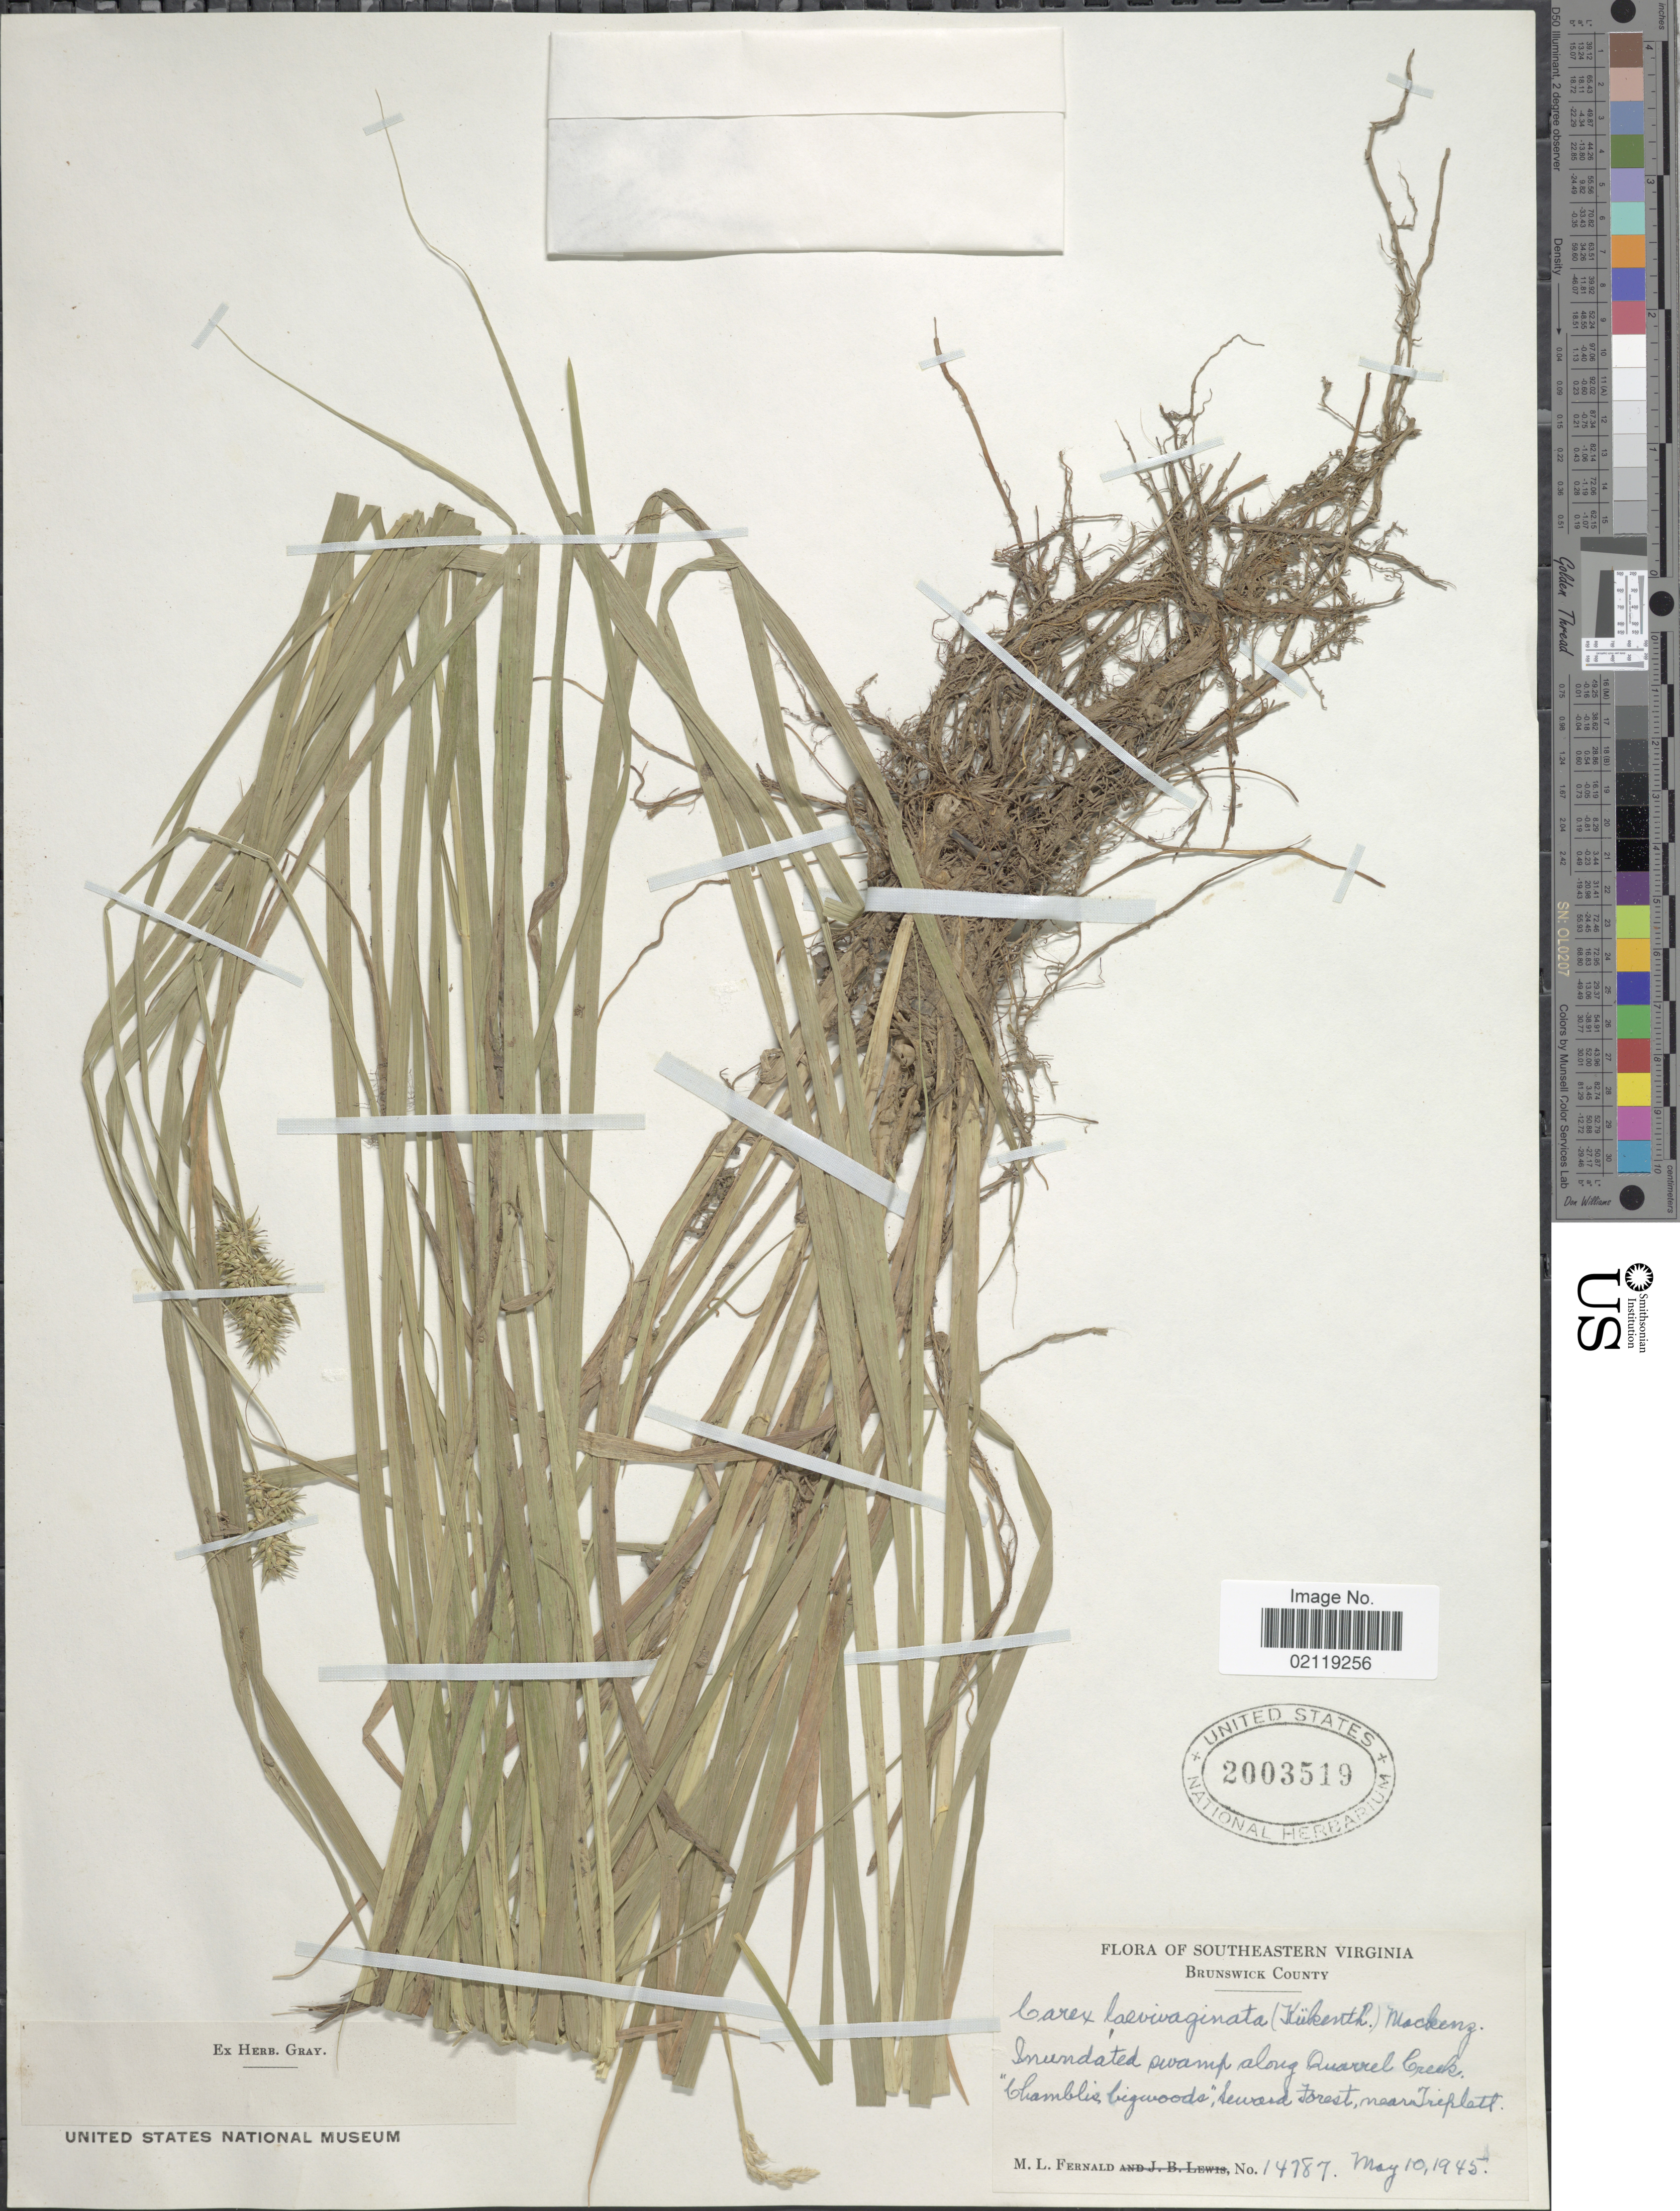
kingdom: Plantae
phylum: Tracheophyta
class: Liliopsida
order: Poales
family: Cyperaceae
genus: Carex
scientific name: Carex laevivaginata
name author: (Kük.) Mack.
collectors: M. L. Fernald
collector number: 14787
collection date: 1945-05-10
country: United States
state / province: Virginia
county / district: Brunswick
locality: Southeastern Virginia. Brunswick County. Inundated swamp along Quarrel Creek. "Chamblis bigwoods", Seward Forest, near Triplett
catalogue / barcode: US 2003519